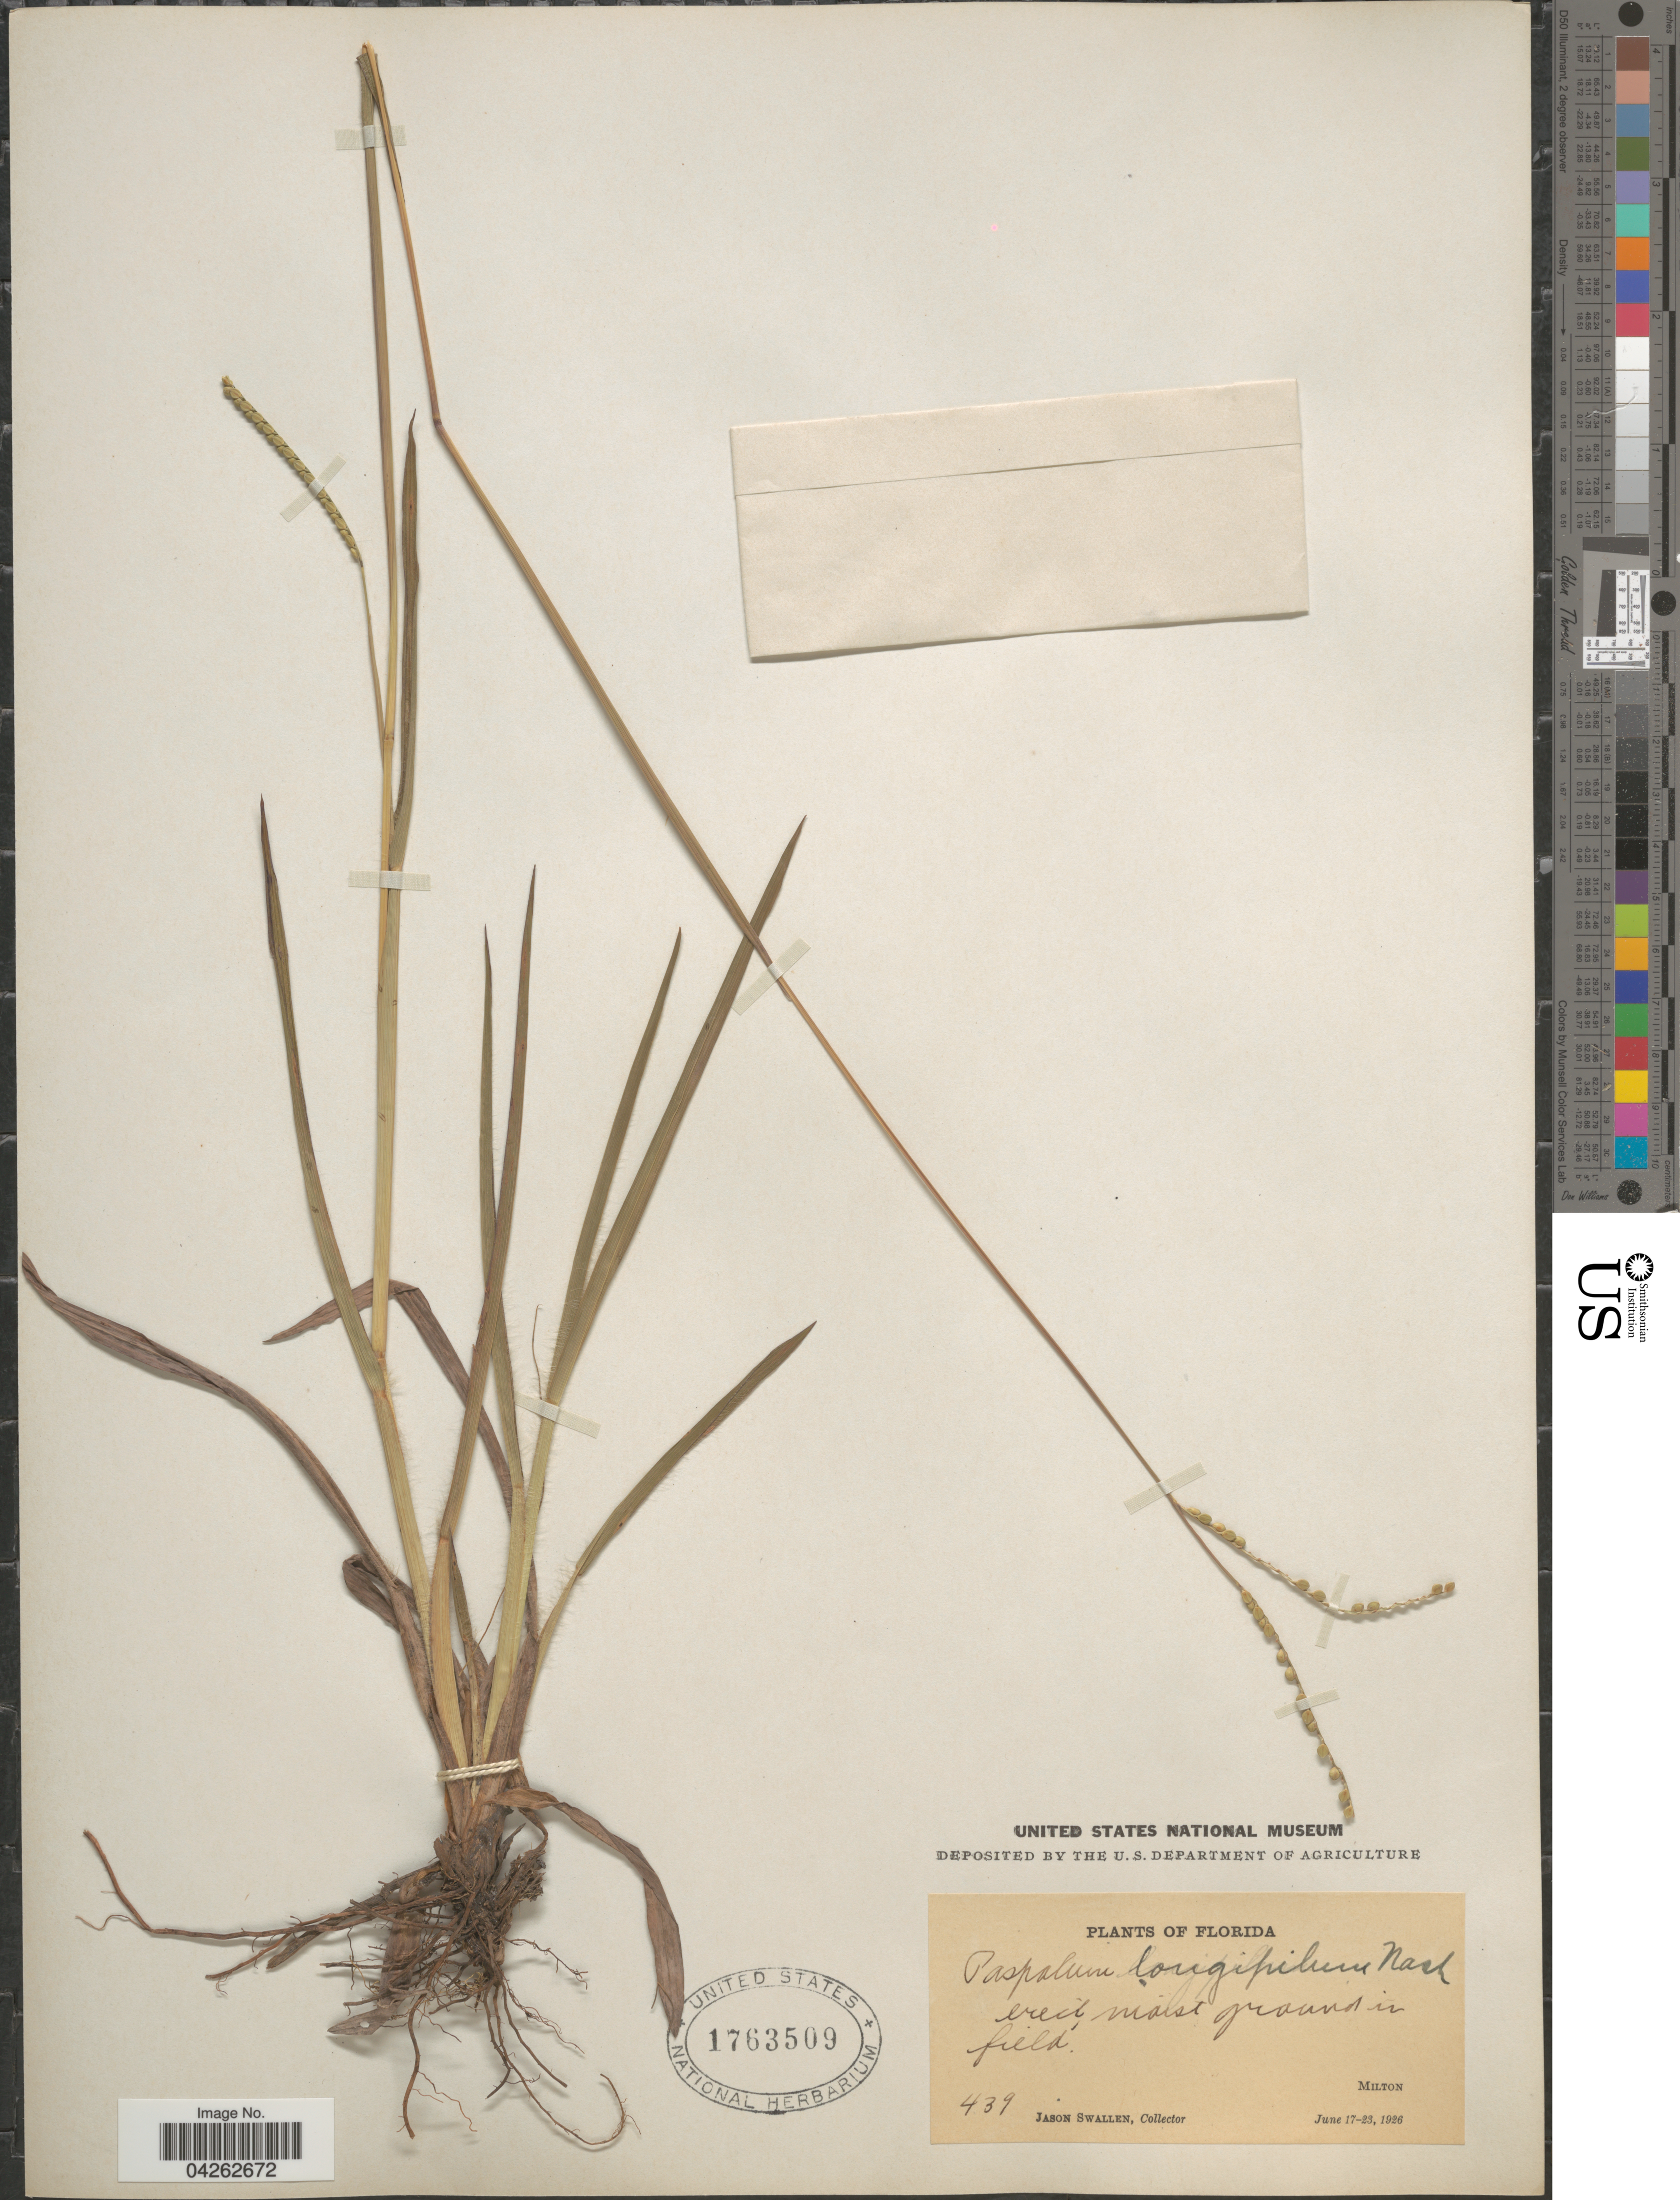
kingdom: Plantae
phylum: Tracheophyta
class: Liliopsida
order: Poales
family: Poaceae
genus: Paspalum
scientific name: Paspalum longipilum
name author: Nash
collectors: J. R. Swallen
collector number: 439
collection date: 1926-06-17/1926-06-23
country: United States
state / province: Florida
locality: Moist ground in field. Milton.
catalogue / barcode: US 1763509